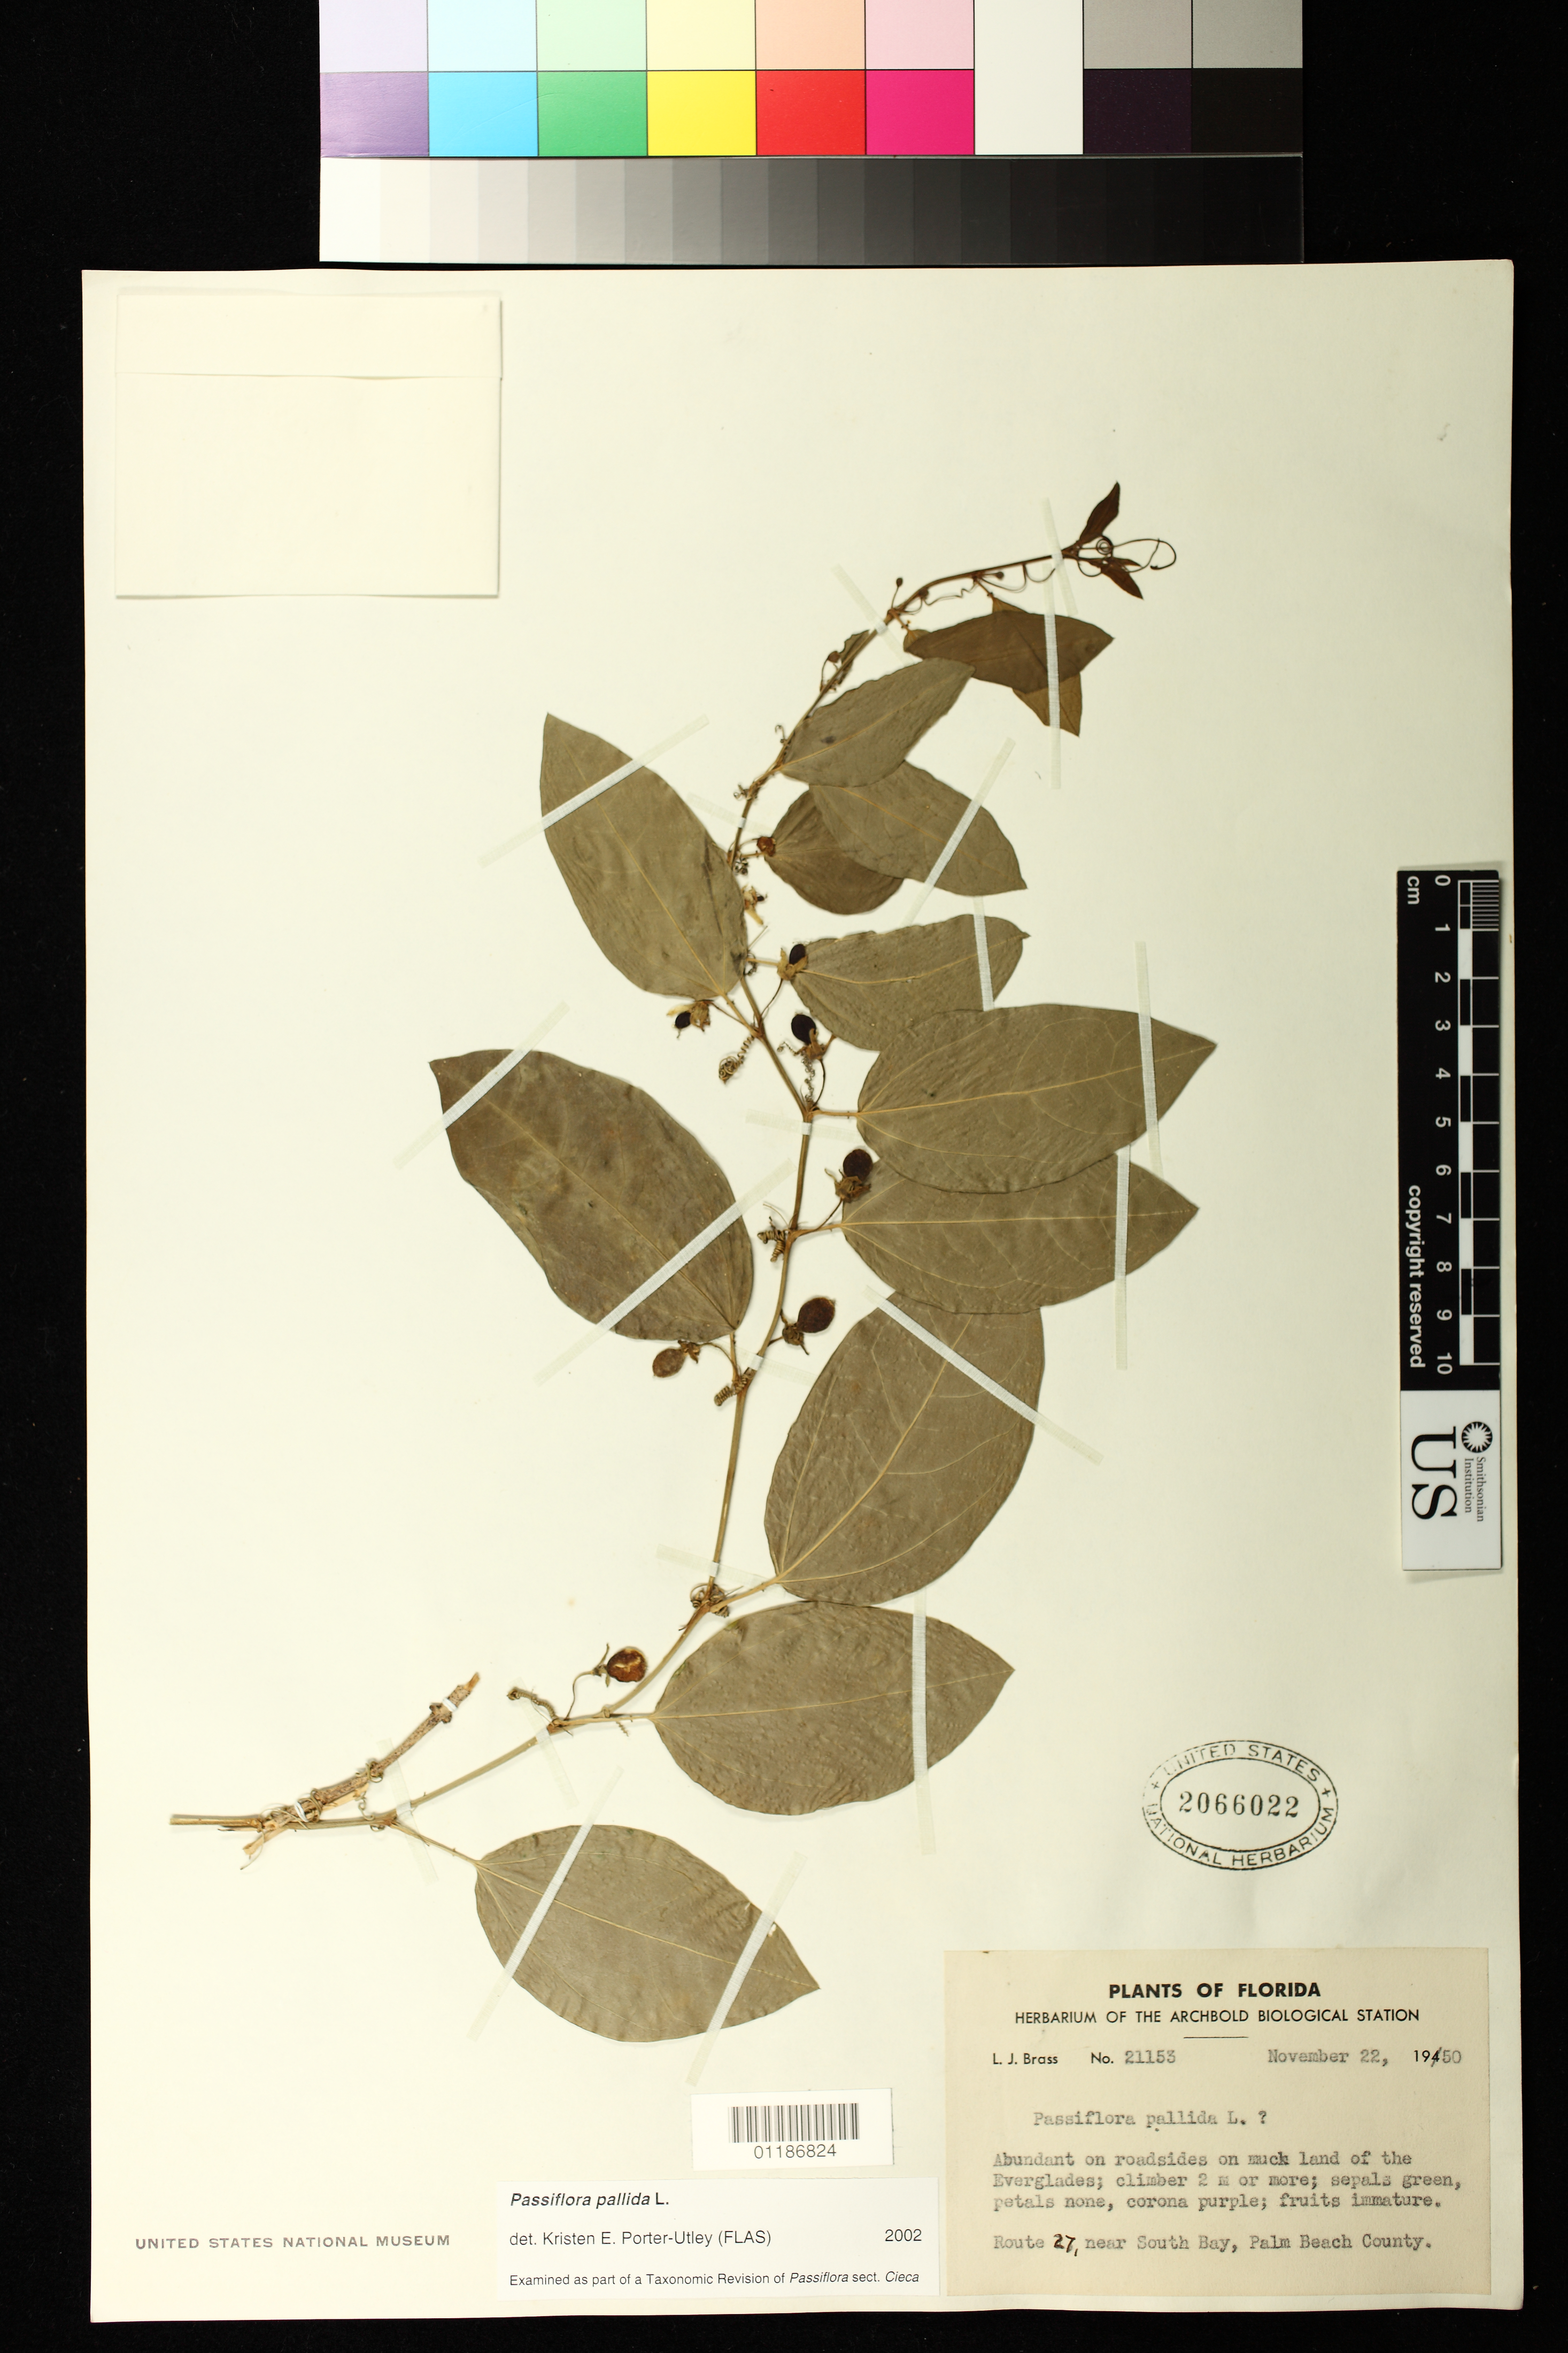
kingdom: Plantae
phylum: Tracheophyta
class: Magnoliopsida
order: Malpighiales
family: Passifloraceae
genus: Passiflora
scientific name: Passiflora pallida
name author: L.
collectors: L. J. Brass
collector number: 21153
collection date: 1950-11-22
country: United States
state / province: Florida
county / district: Palm Beach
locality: Route 27 near South Bay.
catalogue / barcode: US 2066022